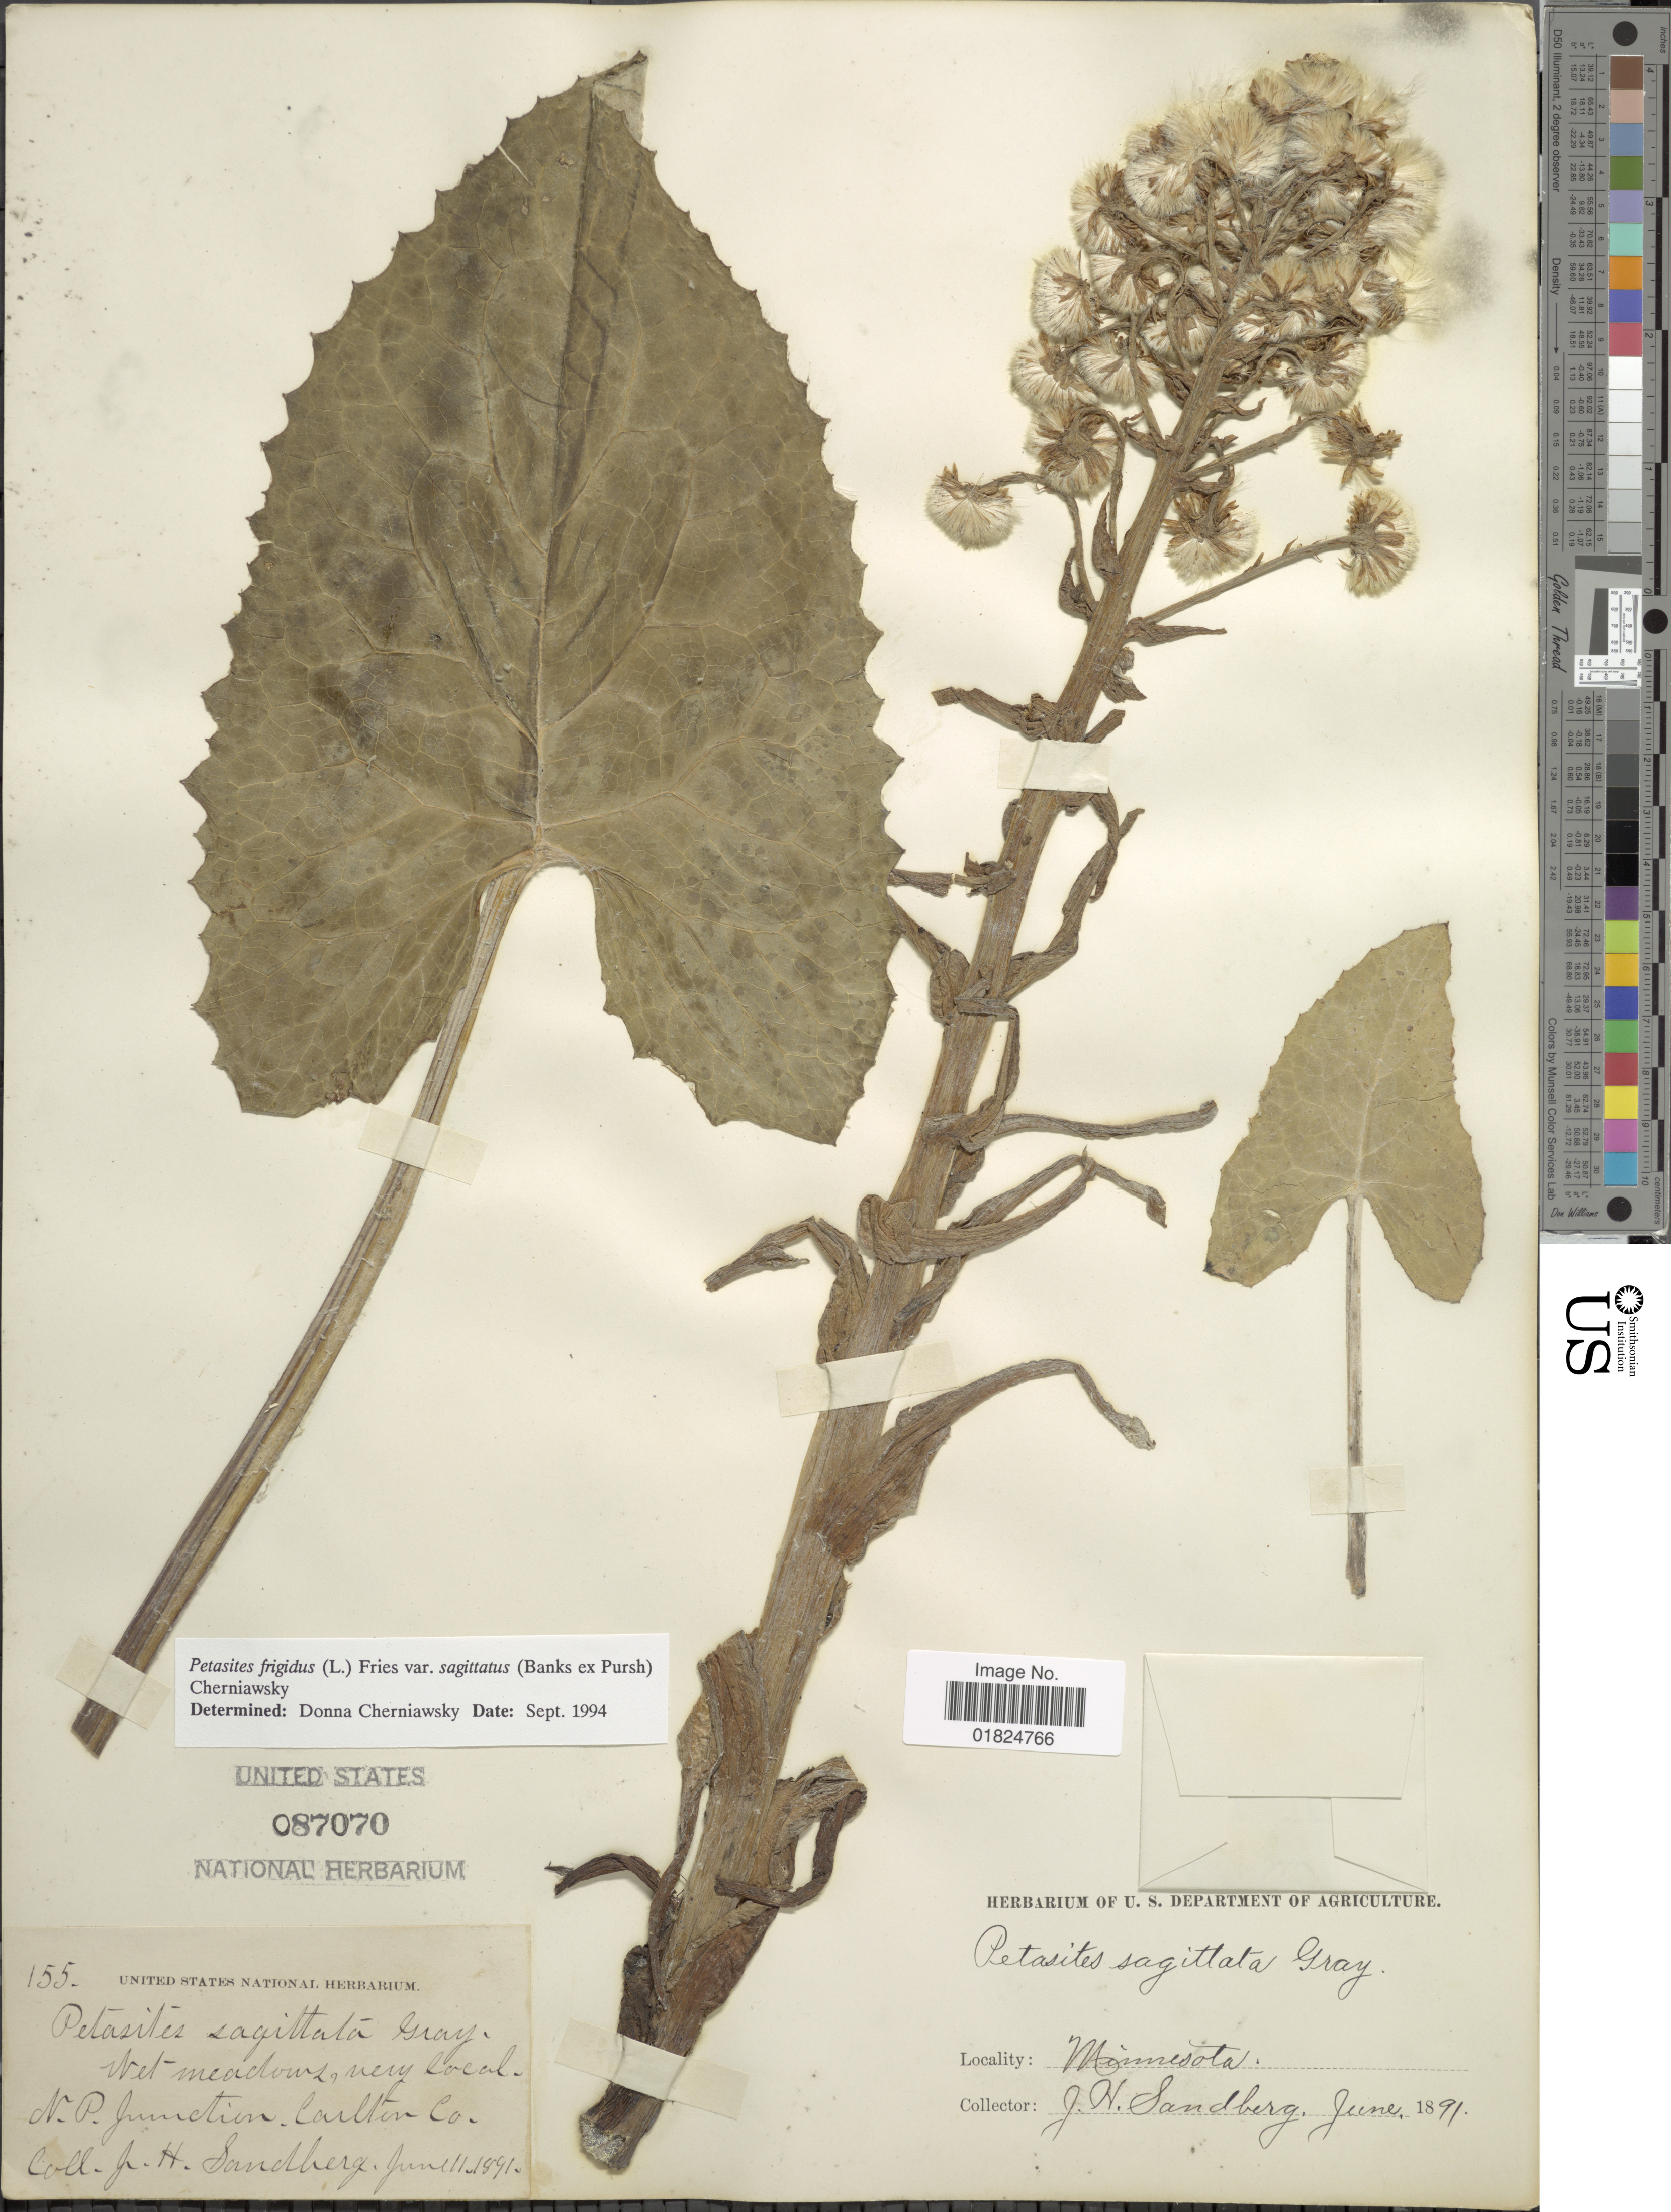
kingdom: Plantae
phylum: Tracheophyta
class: Magnoliopsida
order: Asterales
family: Asteraceae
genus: Petasites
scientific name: Petasites frigidus var. sagittatus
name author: (Banks ex Pursh) Cherniawsky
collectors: J. H. Sandberg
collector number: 155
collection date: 1891-06-11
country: United States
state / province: Minnesota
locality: Minnesota. N. P. Junction. Cailton Co.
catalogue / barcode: US 87070